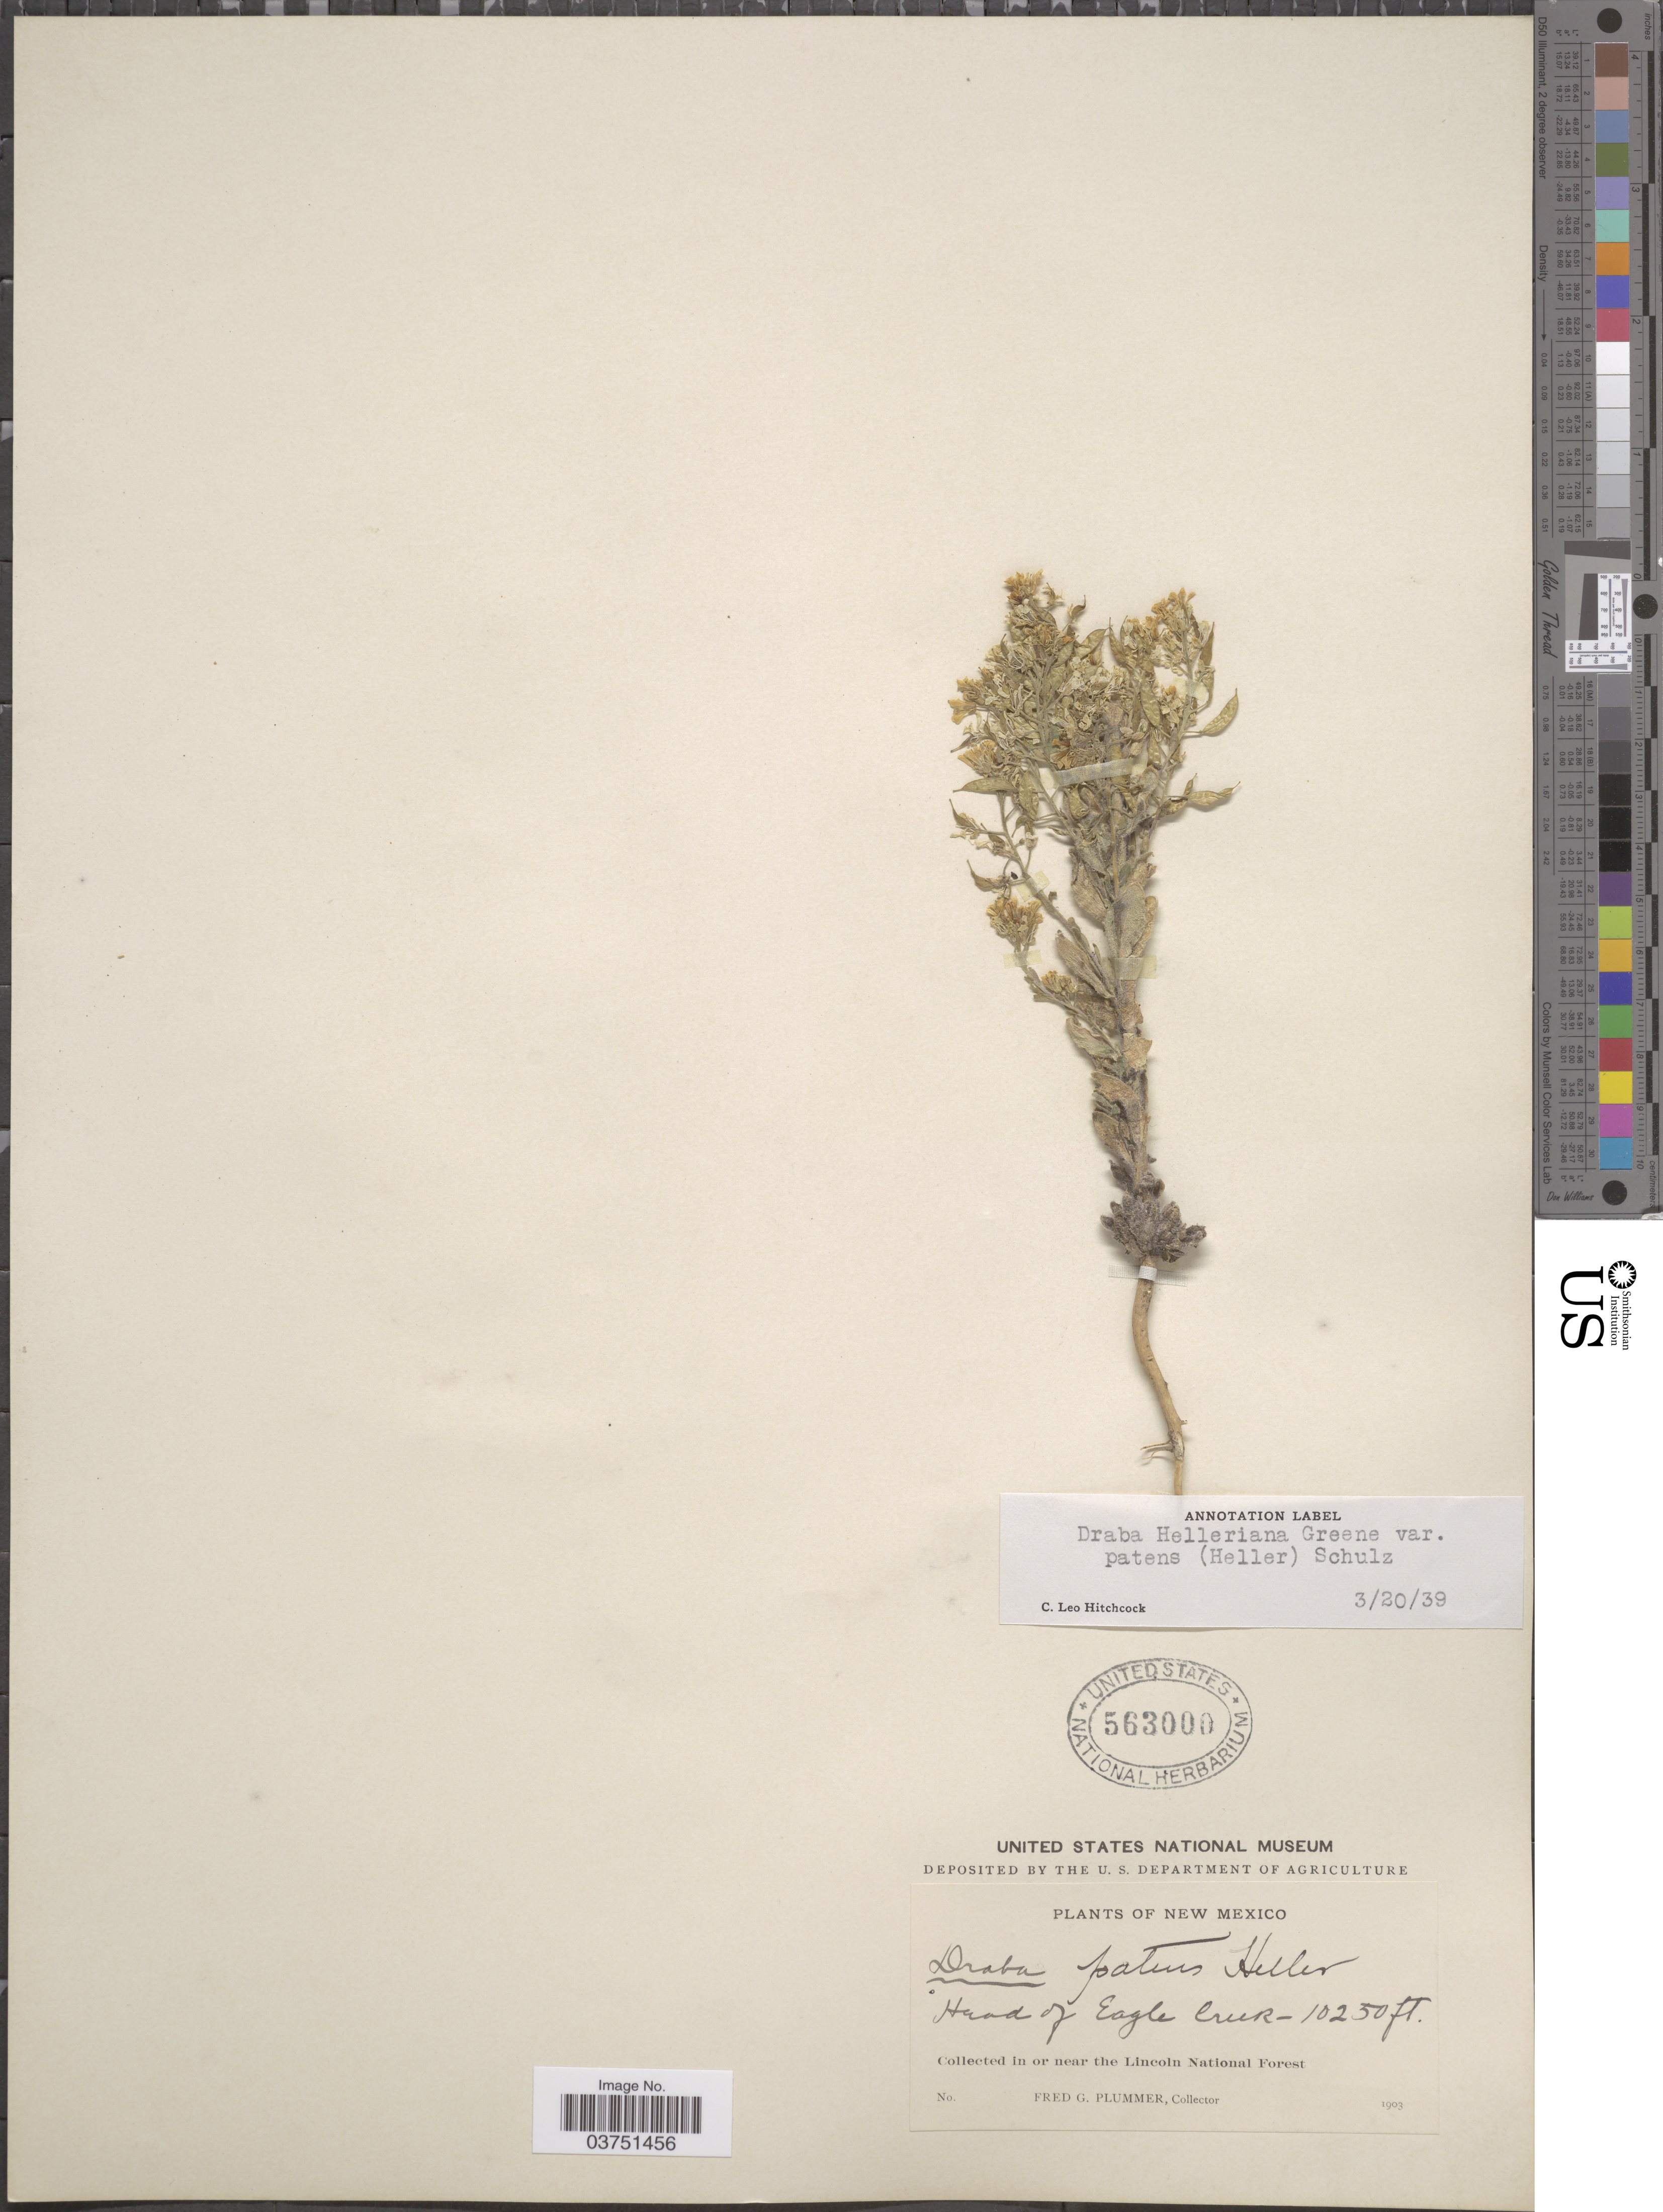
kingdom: Plantae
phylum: Tracheophyta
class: Magnoliopsida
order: Brassicales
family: Brassicaceae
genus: Draba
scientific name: Draba helleriana var. patens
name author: (A. Heller) O.E. Schulz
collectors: F. Plummer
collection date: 1903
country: United States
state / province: New Mexico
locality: Head of Eagle Creek; in or near the Lincoln National Forest.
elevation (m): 3124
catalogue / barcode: US 563000